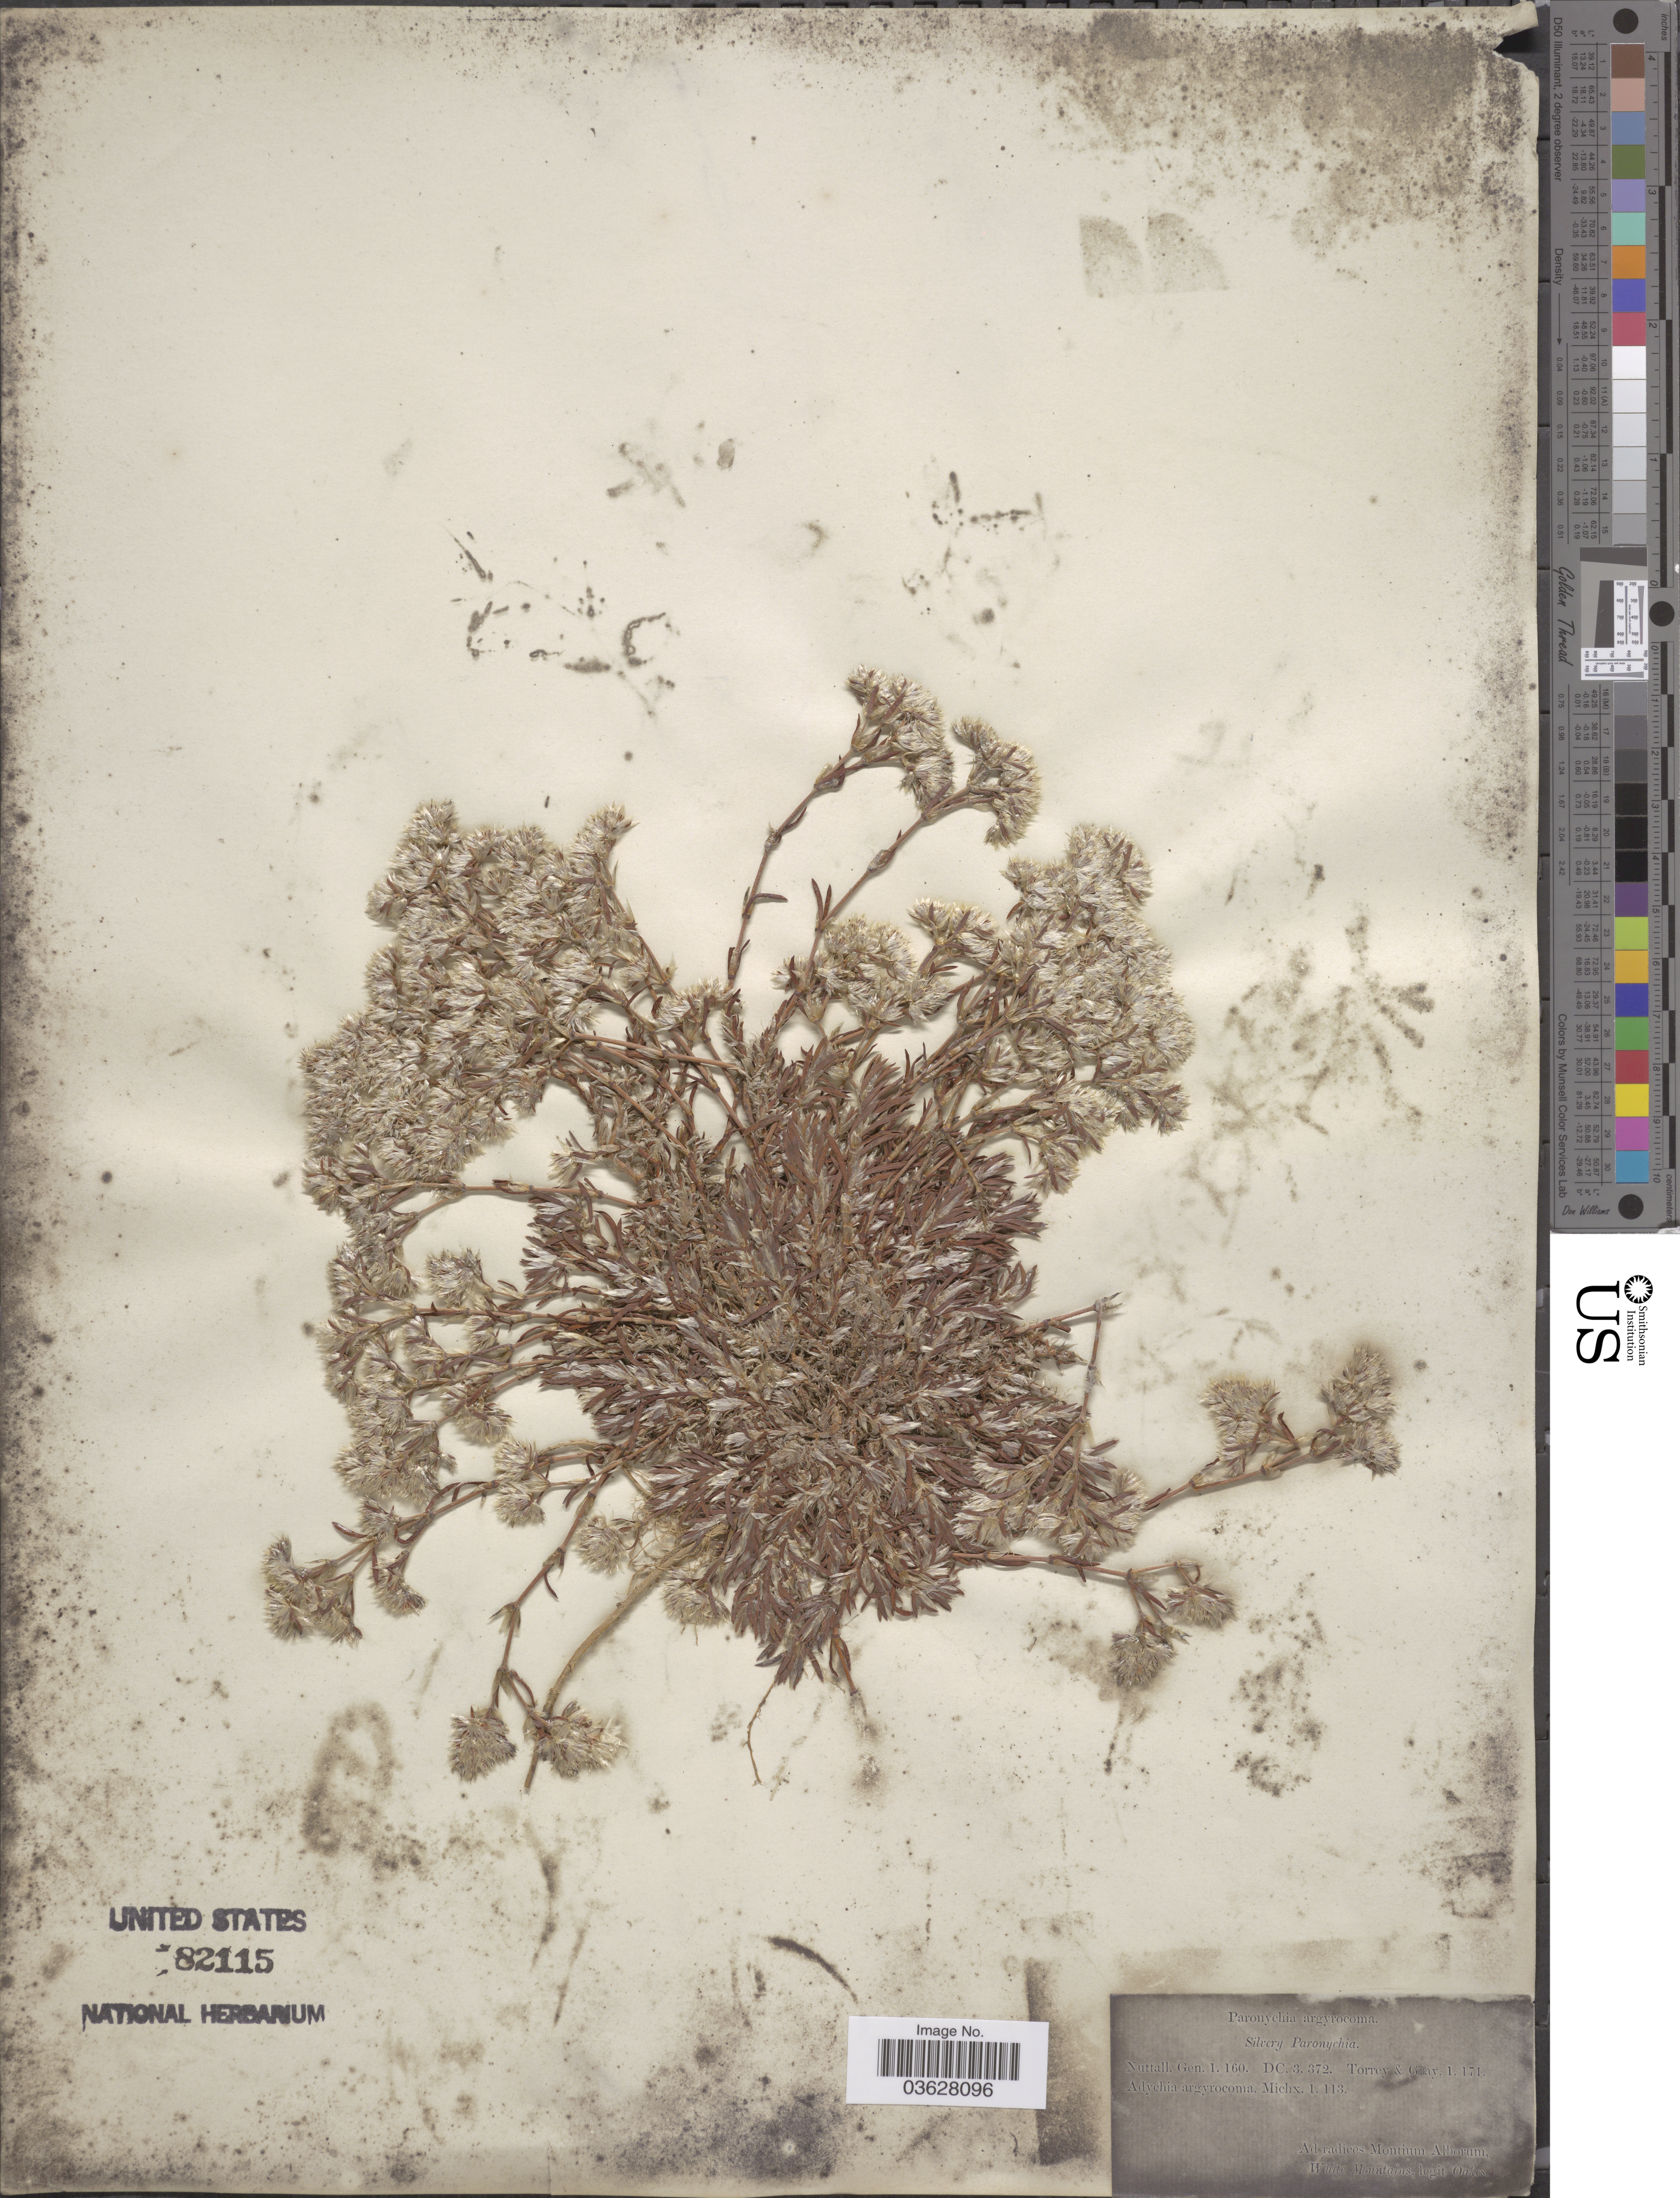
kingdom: Plantae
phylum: Tracheophyta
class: Magnoliopsida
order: Caryophyllales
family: Caryophyllaceae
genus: Paronychia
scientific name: Paronychia argyrocoma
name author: (Michx.) Nutt.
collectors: -. Oakes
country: United States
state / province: New Hampshire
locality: Ad radices Montium Alborum, White Mountains.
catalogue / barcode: US 82115